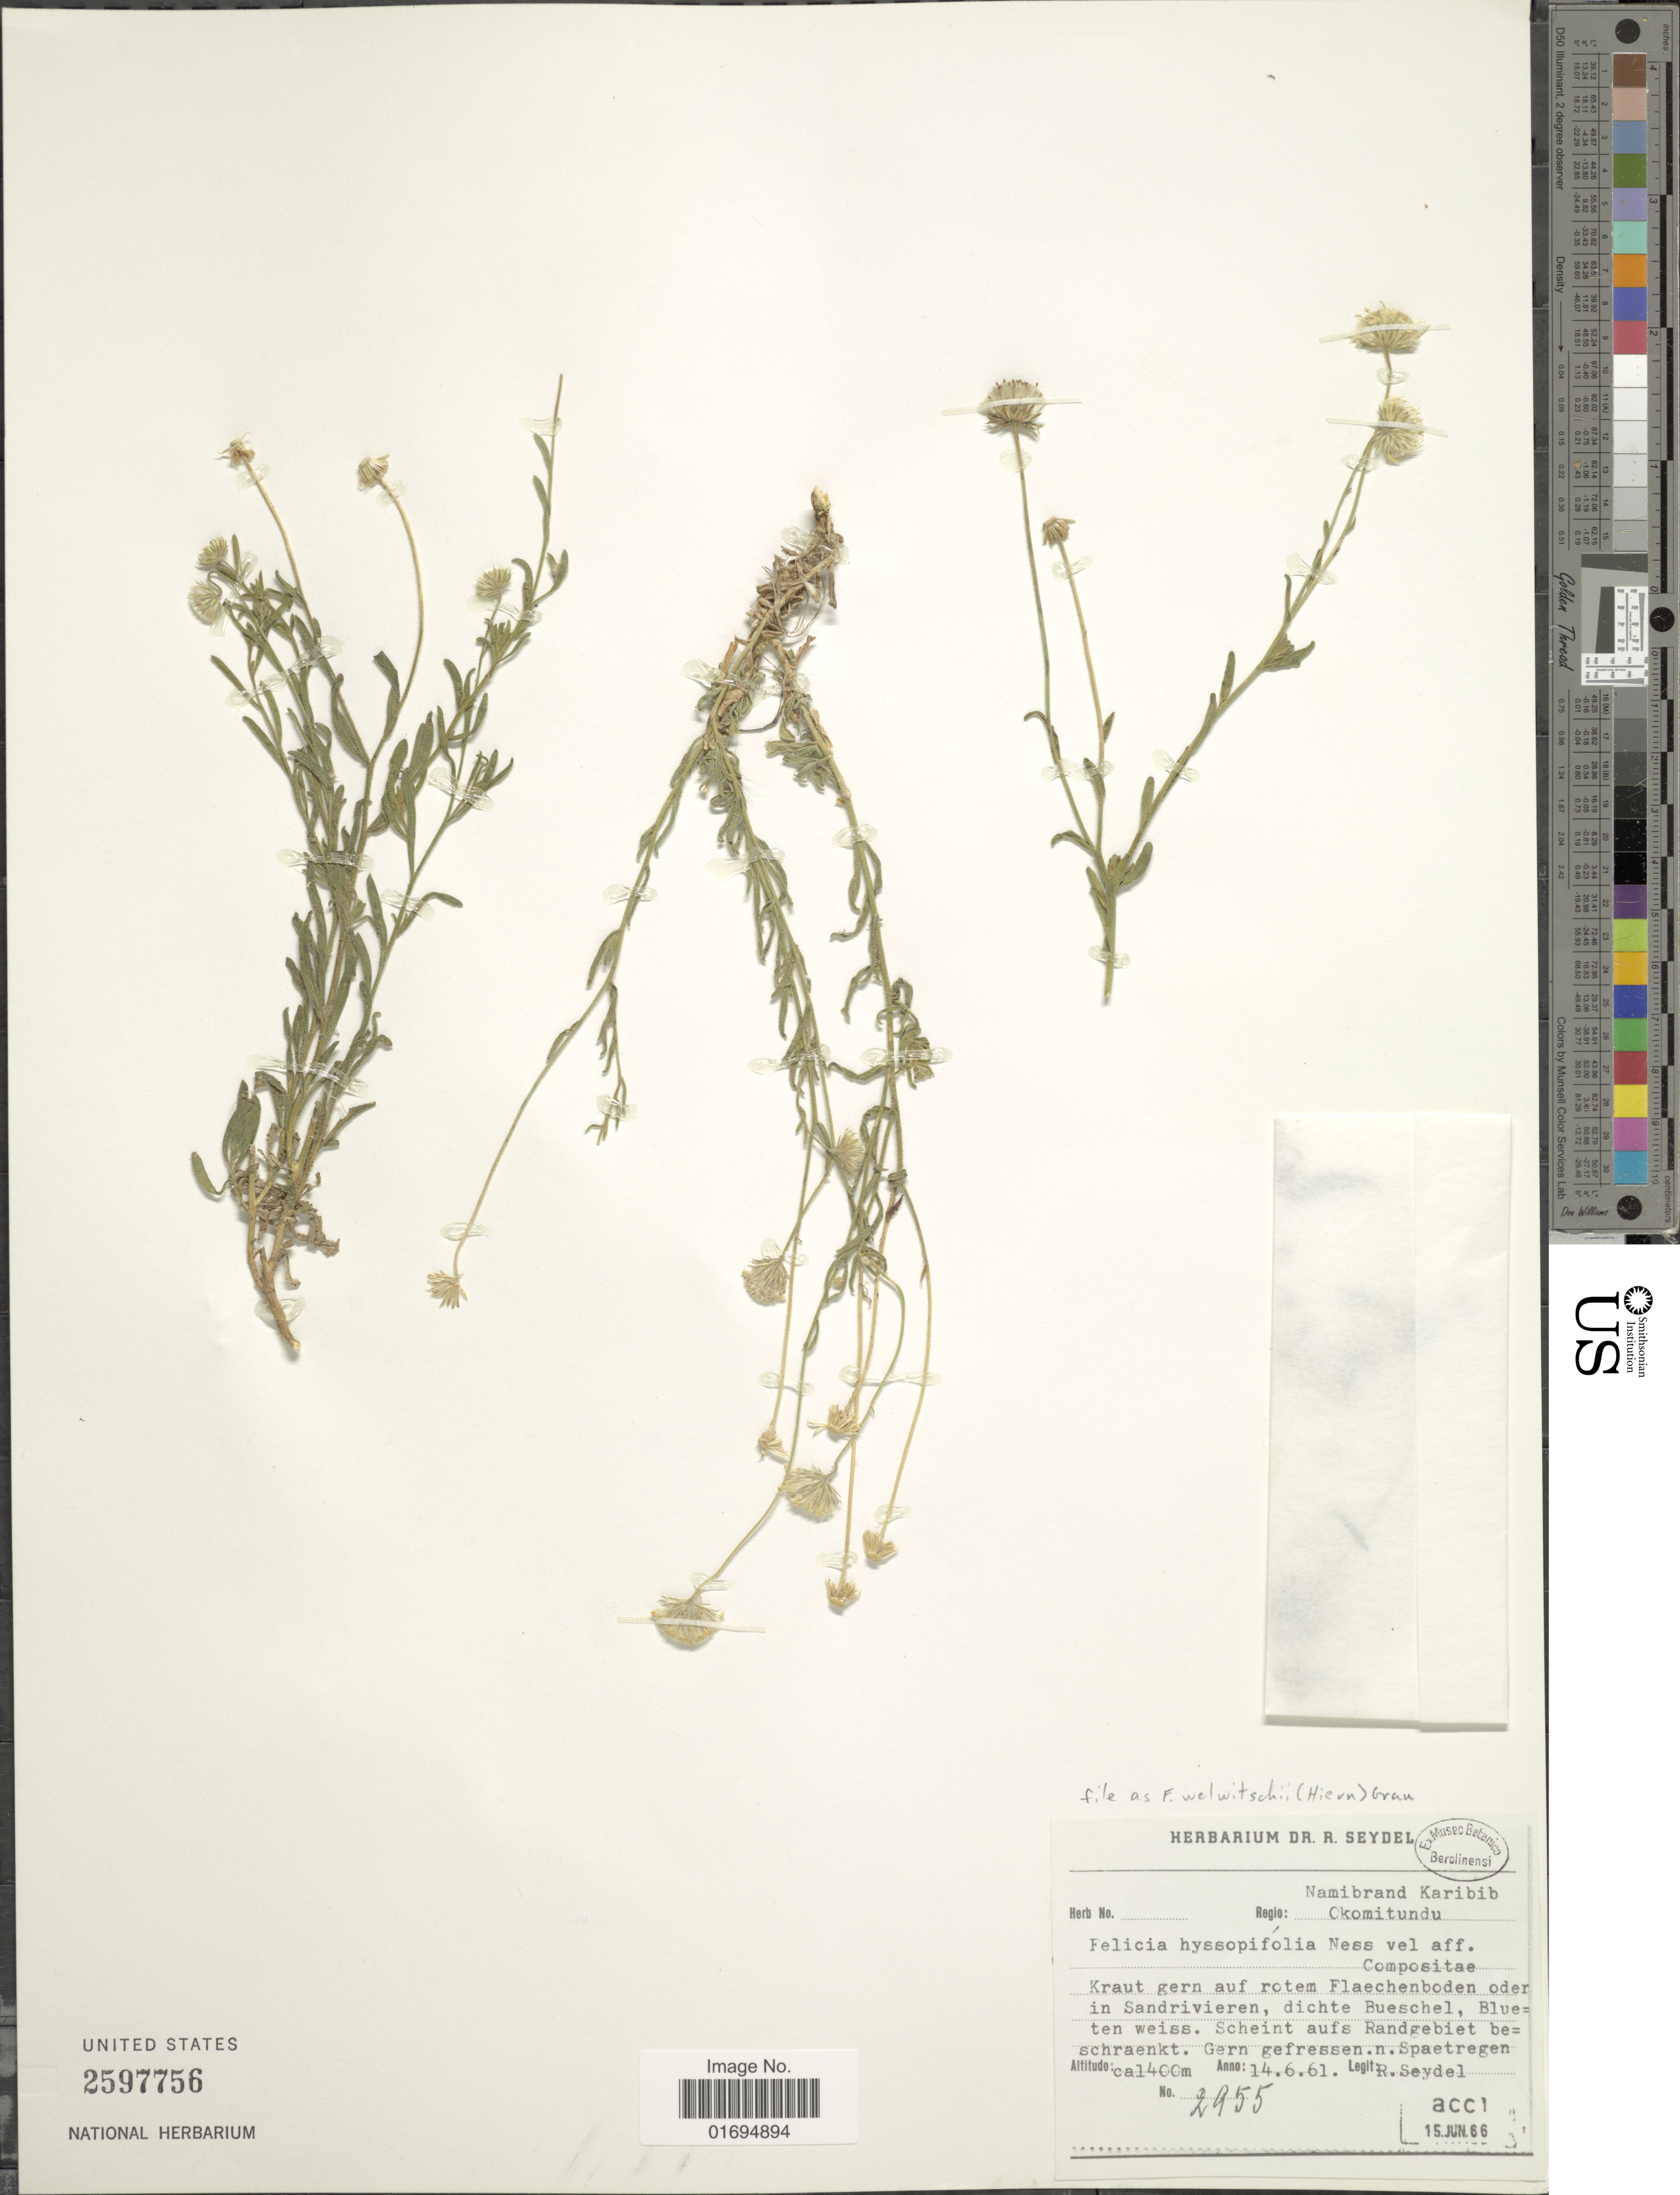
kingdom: Plantae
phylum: Tracheophyta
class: Magnoliopsida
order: Asterales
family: Asteraceae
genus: Felicia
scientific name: Felicia welwitschii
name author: (Hiern) Grau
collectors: R. Seydel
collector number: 2955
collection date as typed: Transcribed d/m/y: 14/6/61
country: Namibia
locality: Namibrand Karibib Okomitundu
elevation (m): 1400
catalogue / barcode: US 2597756